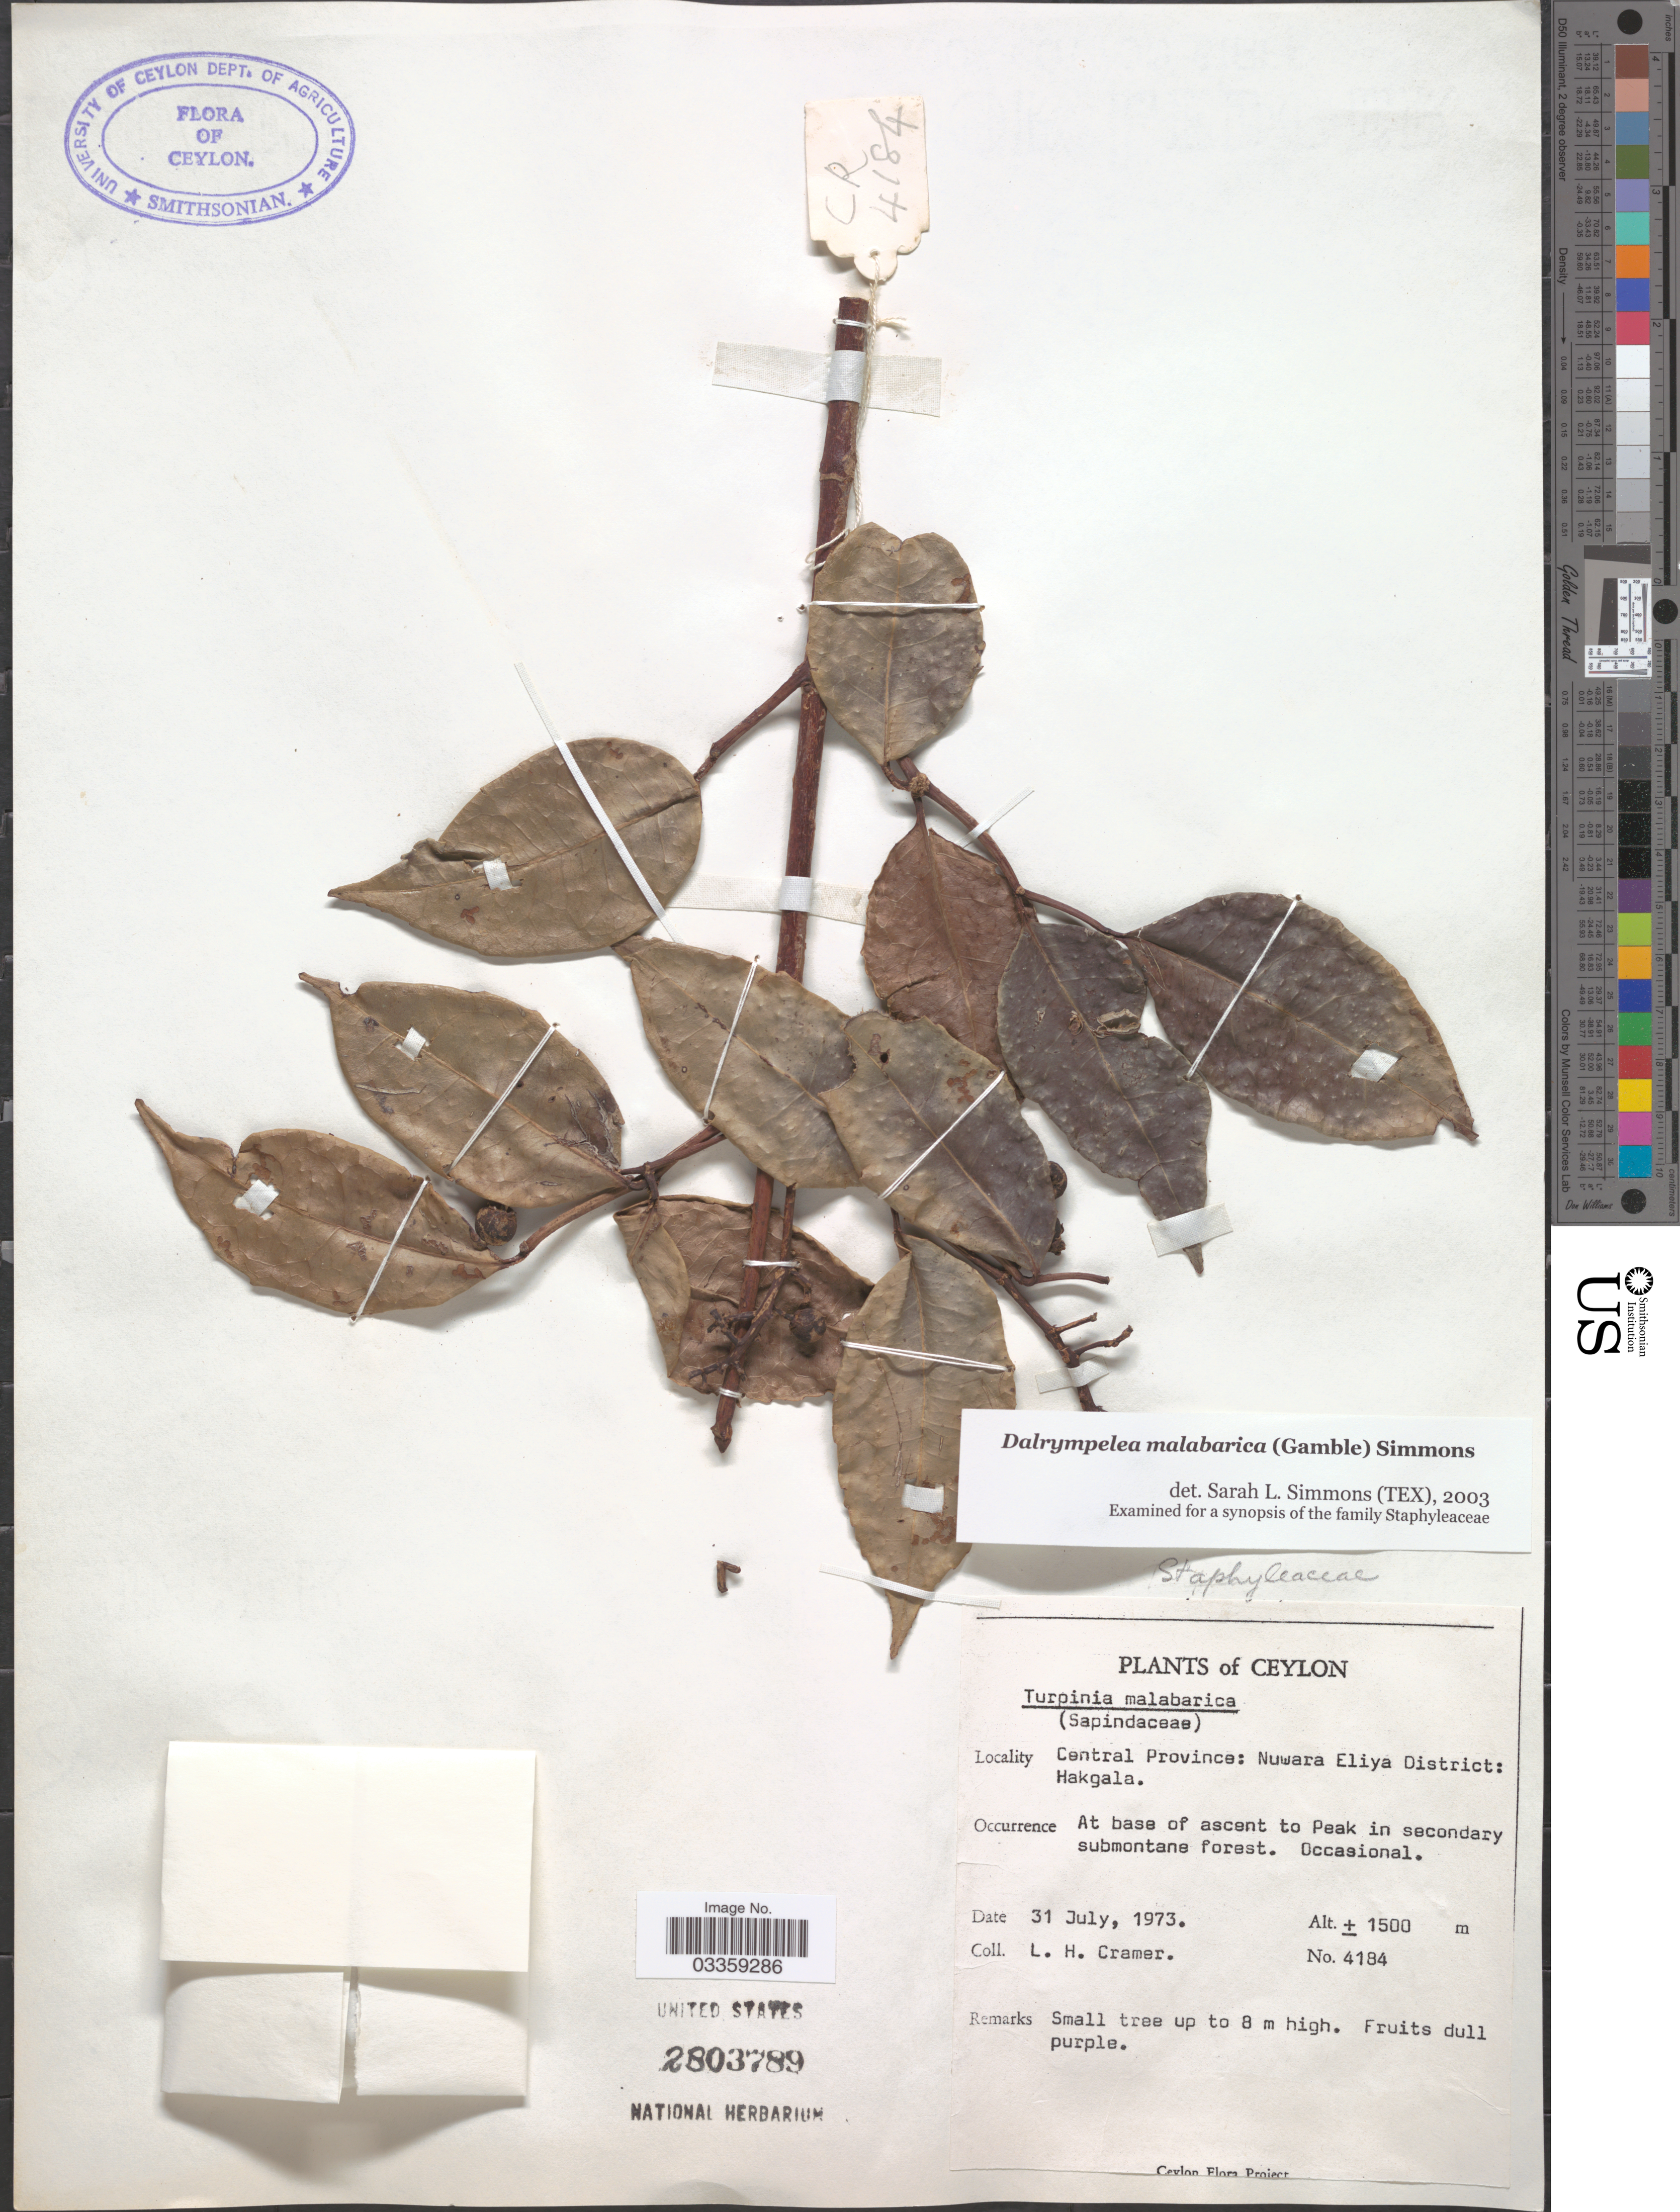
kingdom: Plantae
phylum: Tracheophyta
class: Magnoliopsida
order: Crossosomatales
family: Staphyleaceae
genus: Turpinia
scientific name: Turpinia malabarica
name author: Gamble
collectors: L. H. Cramer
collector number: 4184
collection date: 1973-07-31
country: Sri Lanka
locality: Ceylon, Nuwara Eliya District: Hakgala. At base of ascent to Peak in secondary submontane forest.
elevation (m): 1500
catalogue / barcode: US 2803789